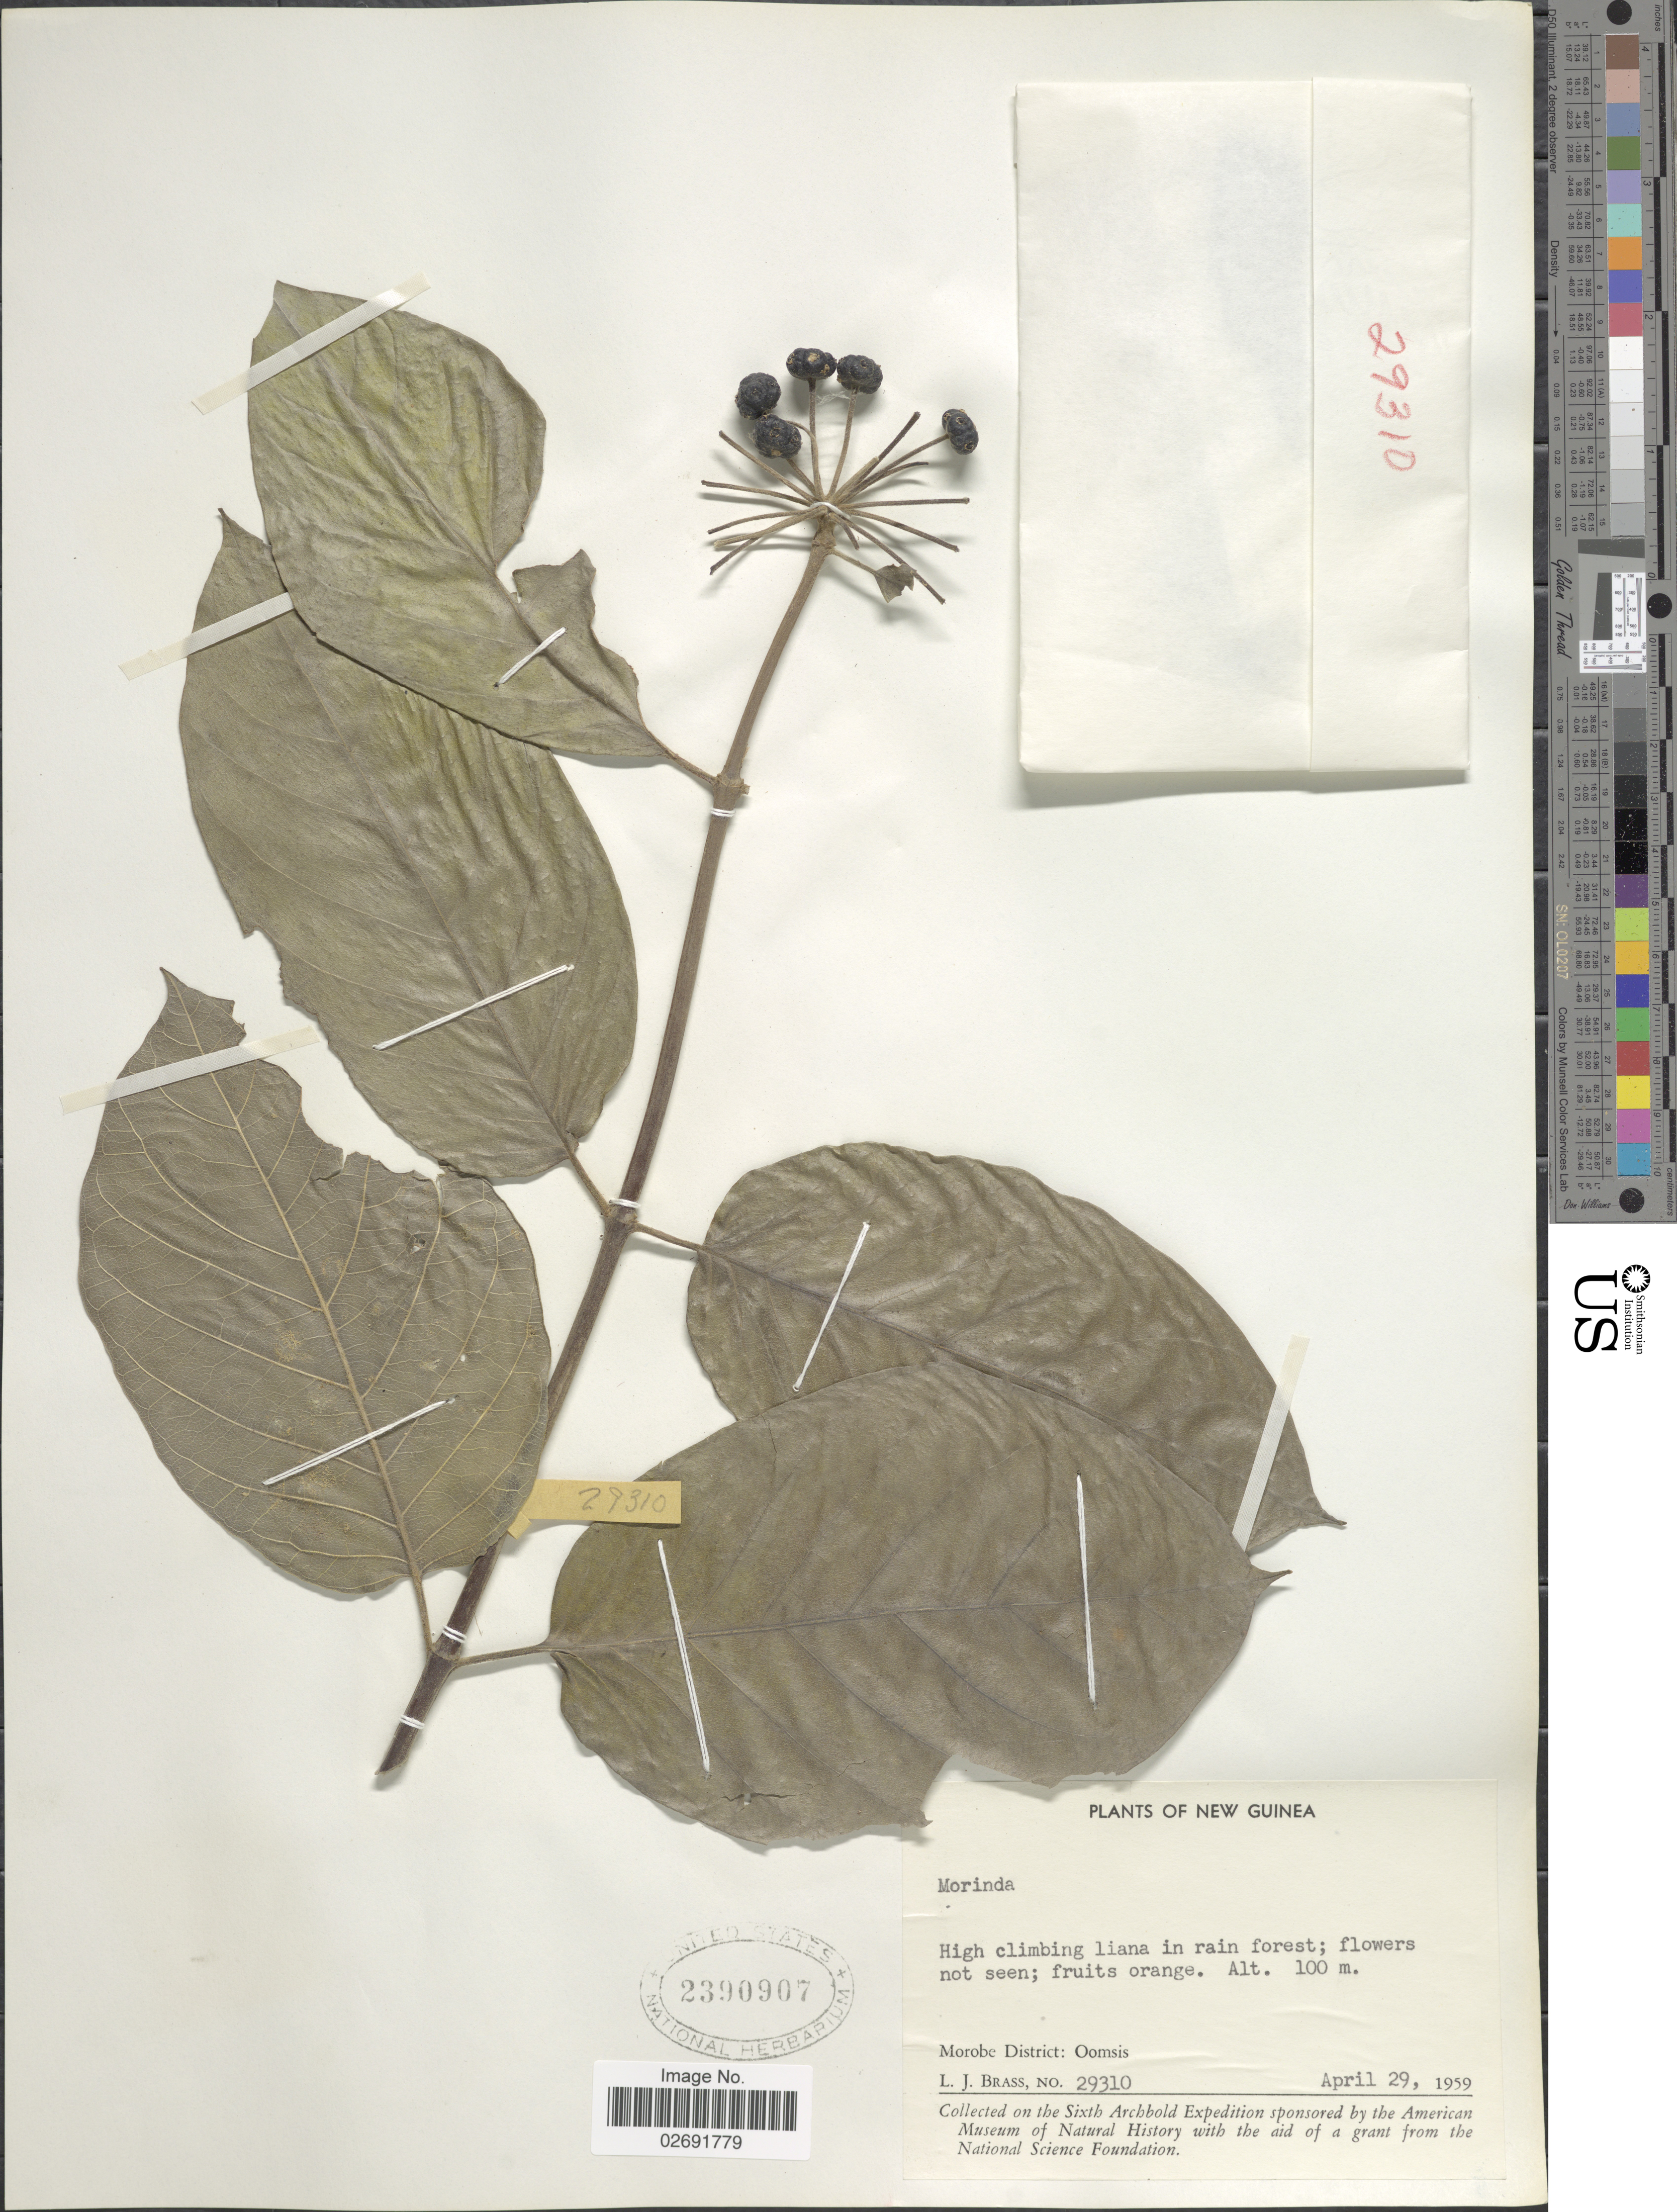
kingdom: Plantae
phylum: Tracheophyta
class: Magnoliopsida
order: Gentianales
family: Rubiaceae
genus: Gynochthodes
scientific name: Gynochthodes sp.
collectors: L. J. Brass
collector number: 29310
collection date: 1959-04-29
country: Papua New Guinea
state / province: Morobe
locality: New Guinea. Morobe District: Oomsis.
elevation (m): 100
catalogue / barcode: US 2390907